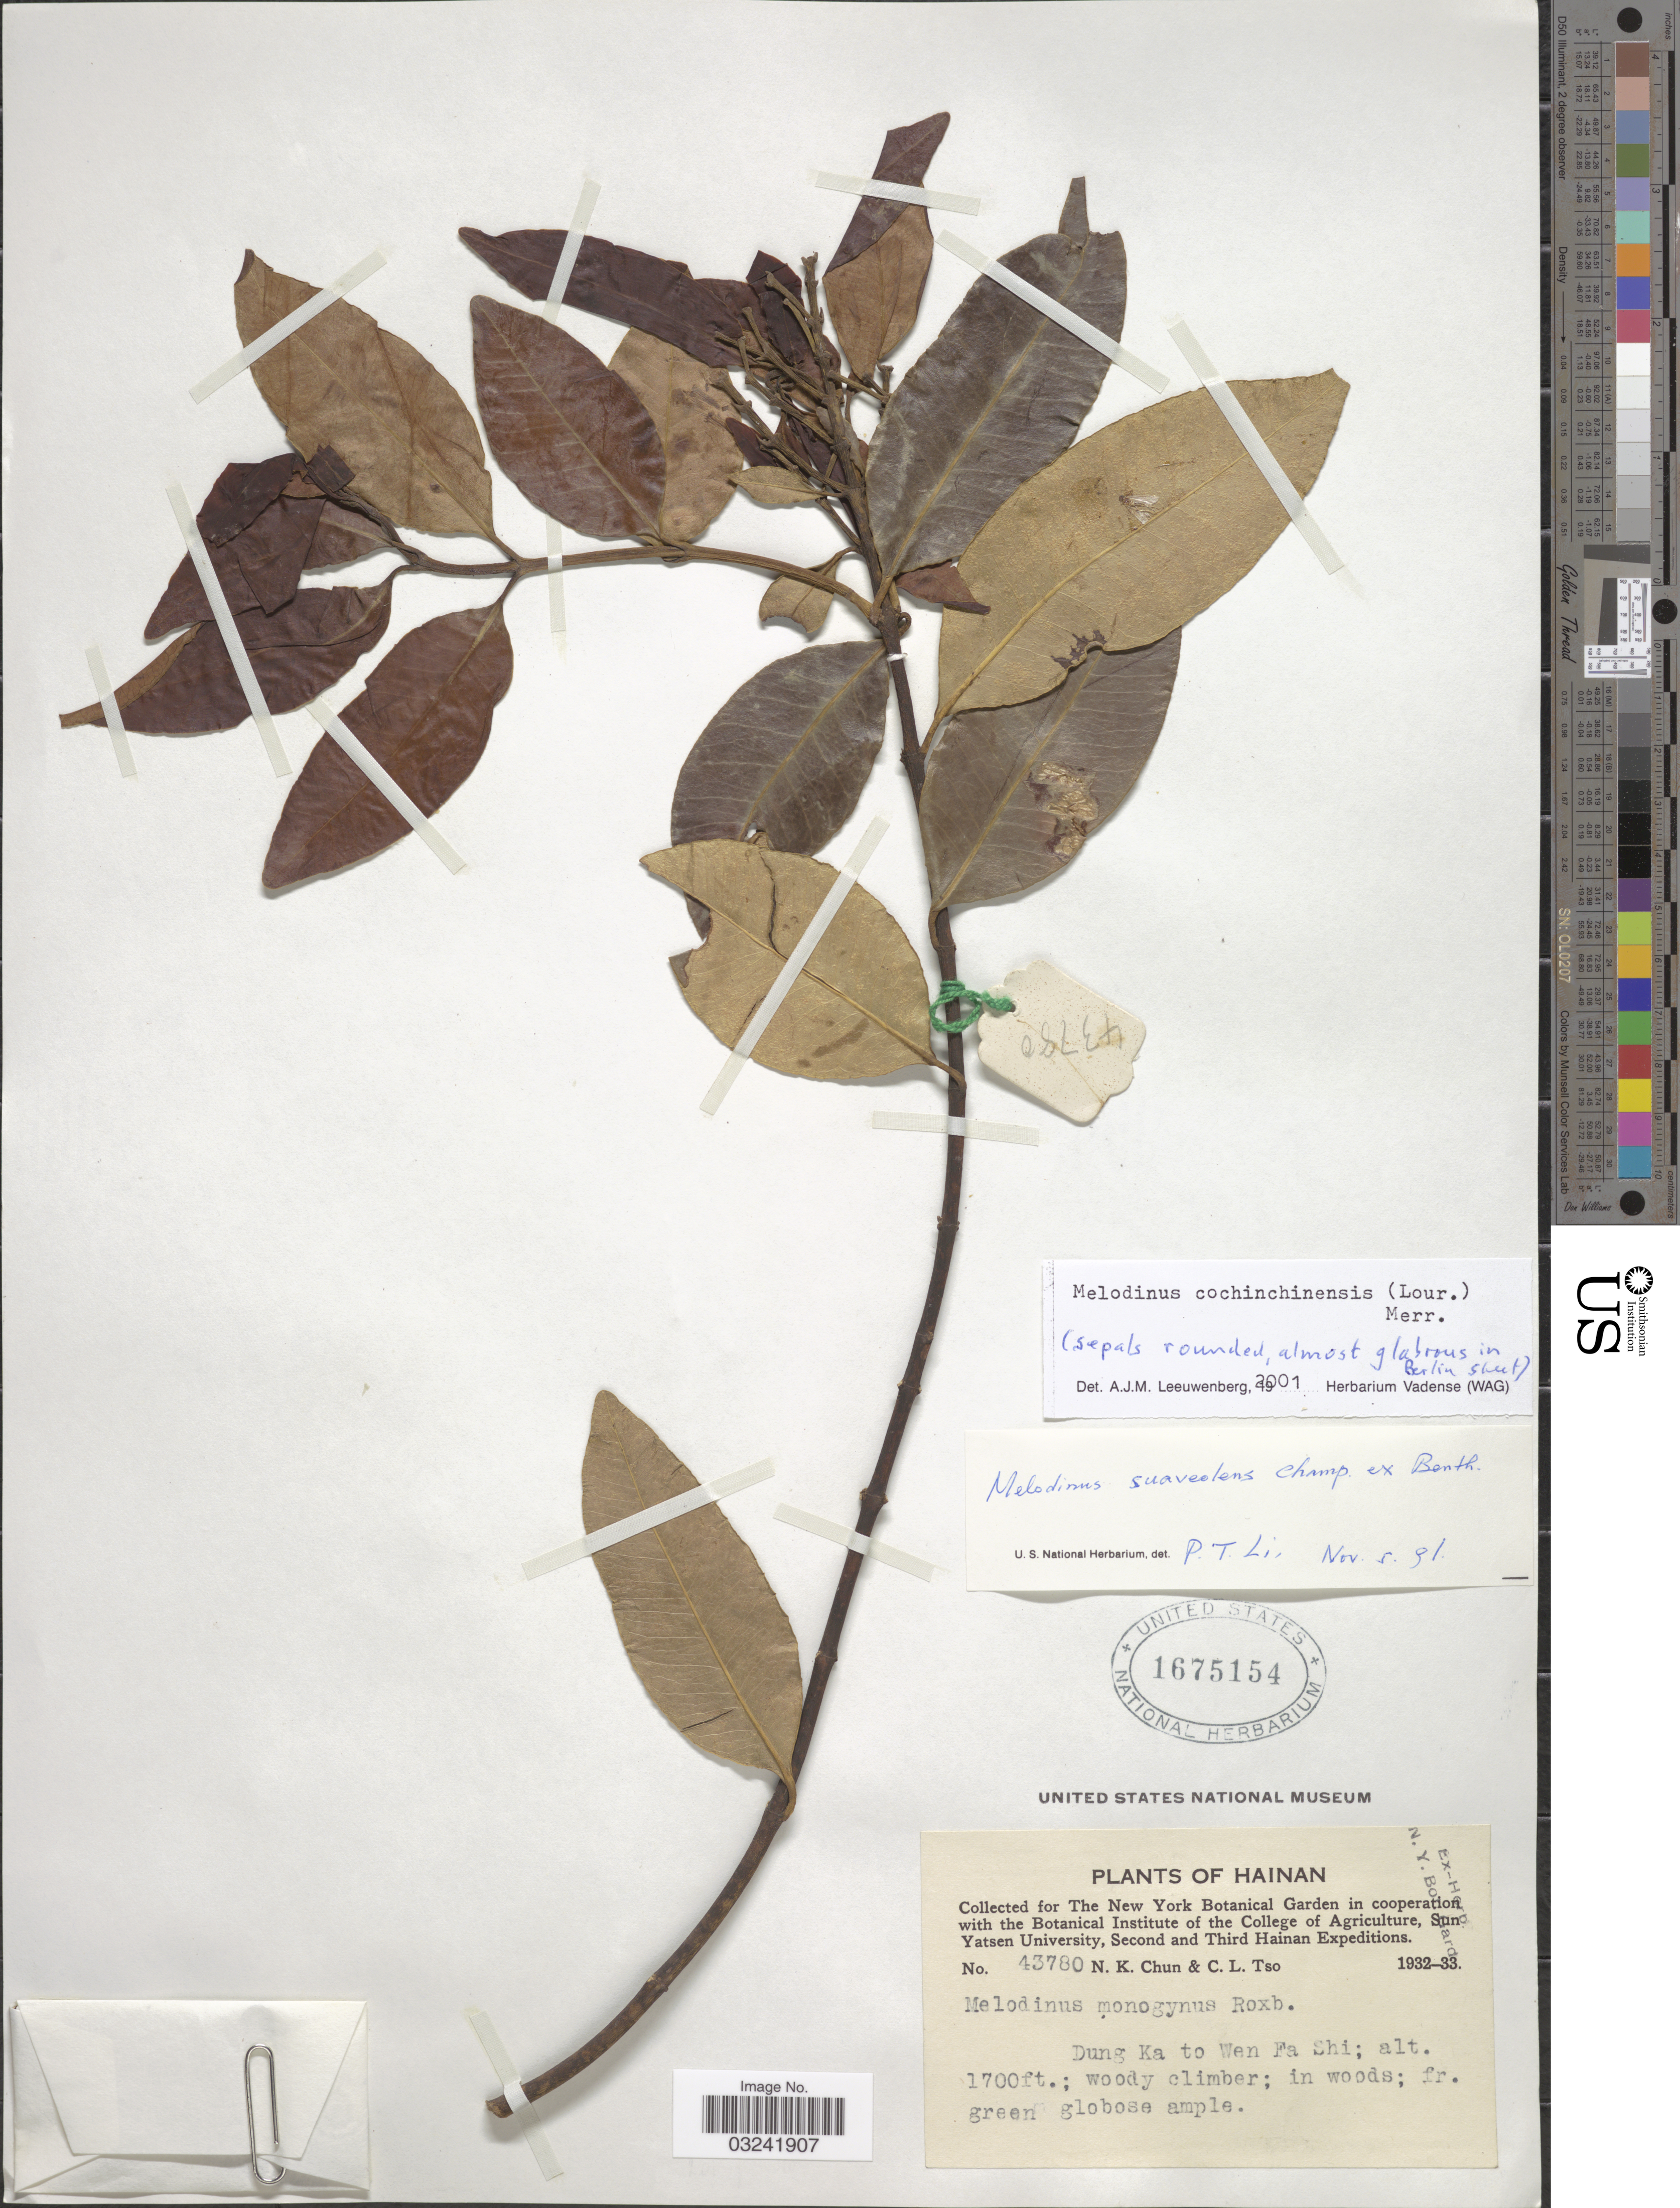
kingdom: Plantae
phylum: Tracheophyta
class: Magnoliopsida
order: Gentianales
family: Apocynaceae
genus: Melodinus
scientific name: Melodinus cochinchinensis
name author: (Lour.) Merr.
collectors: N. K. Chun & C. Tso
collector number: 43780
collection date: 1932/1933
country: China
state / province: Hainan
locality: Dung Ka to Wen Fa Shi.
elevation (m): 518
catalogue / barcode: US 1675154